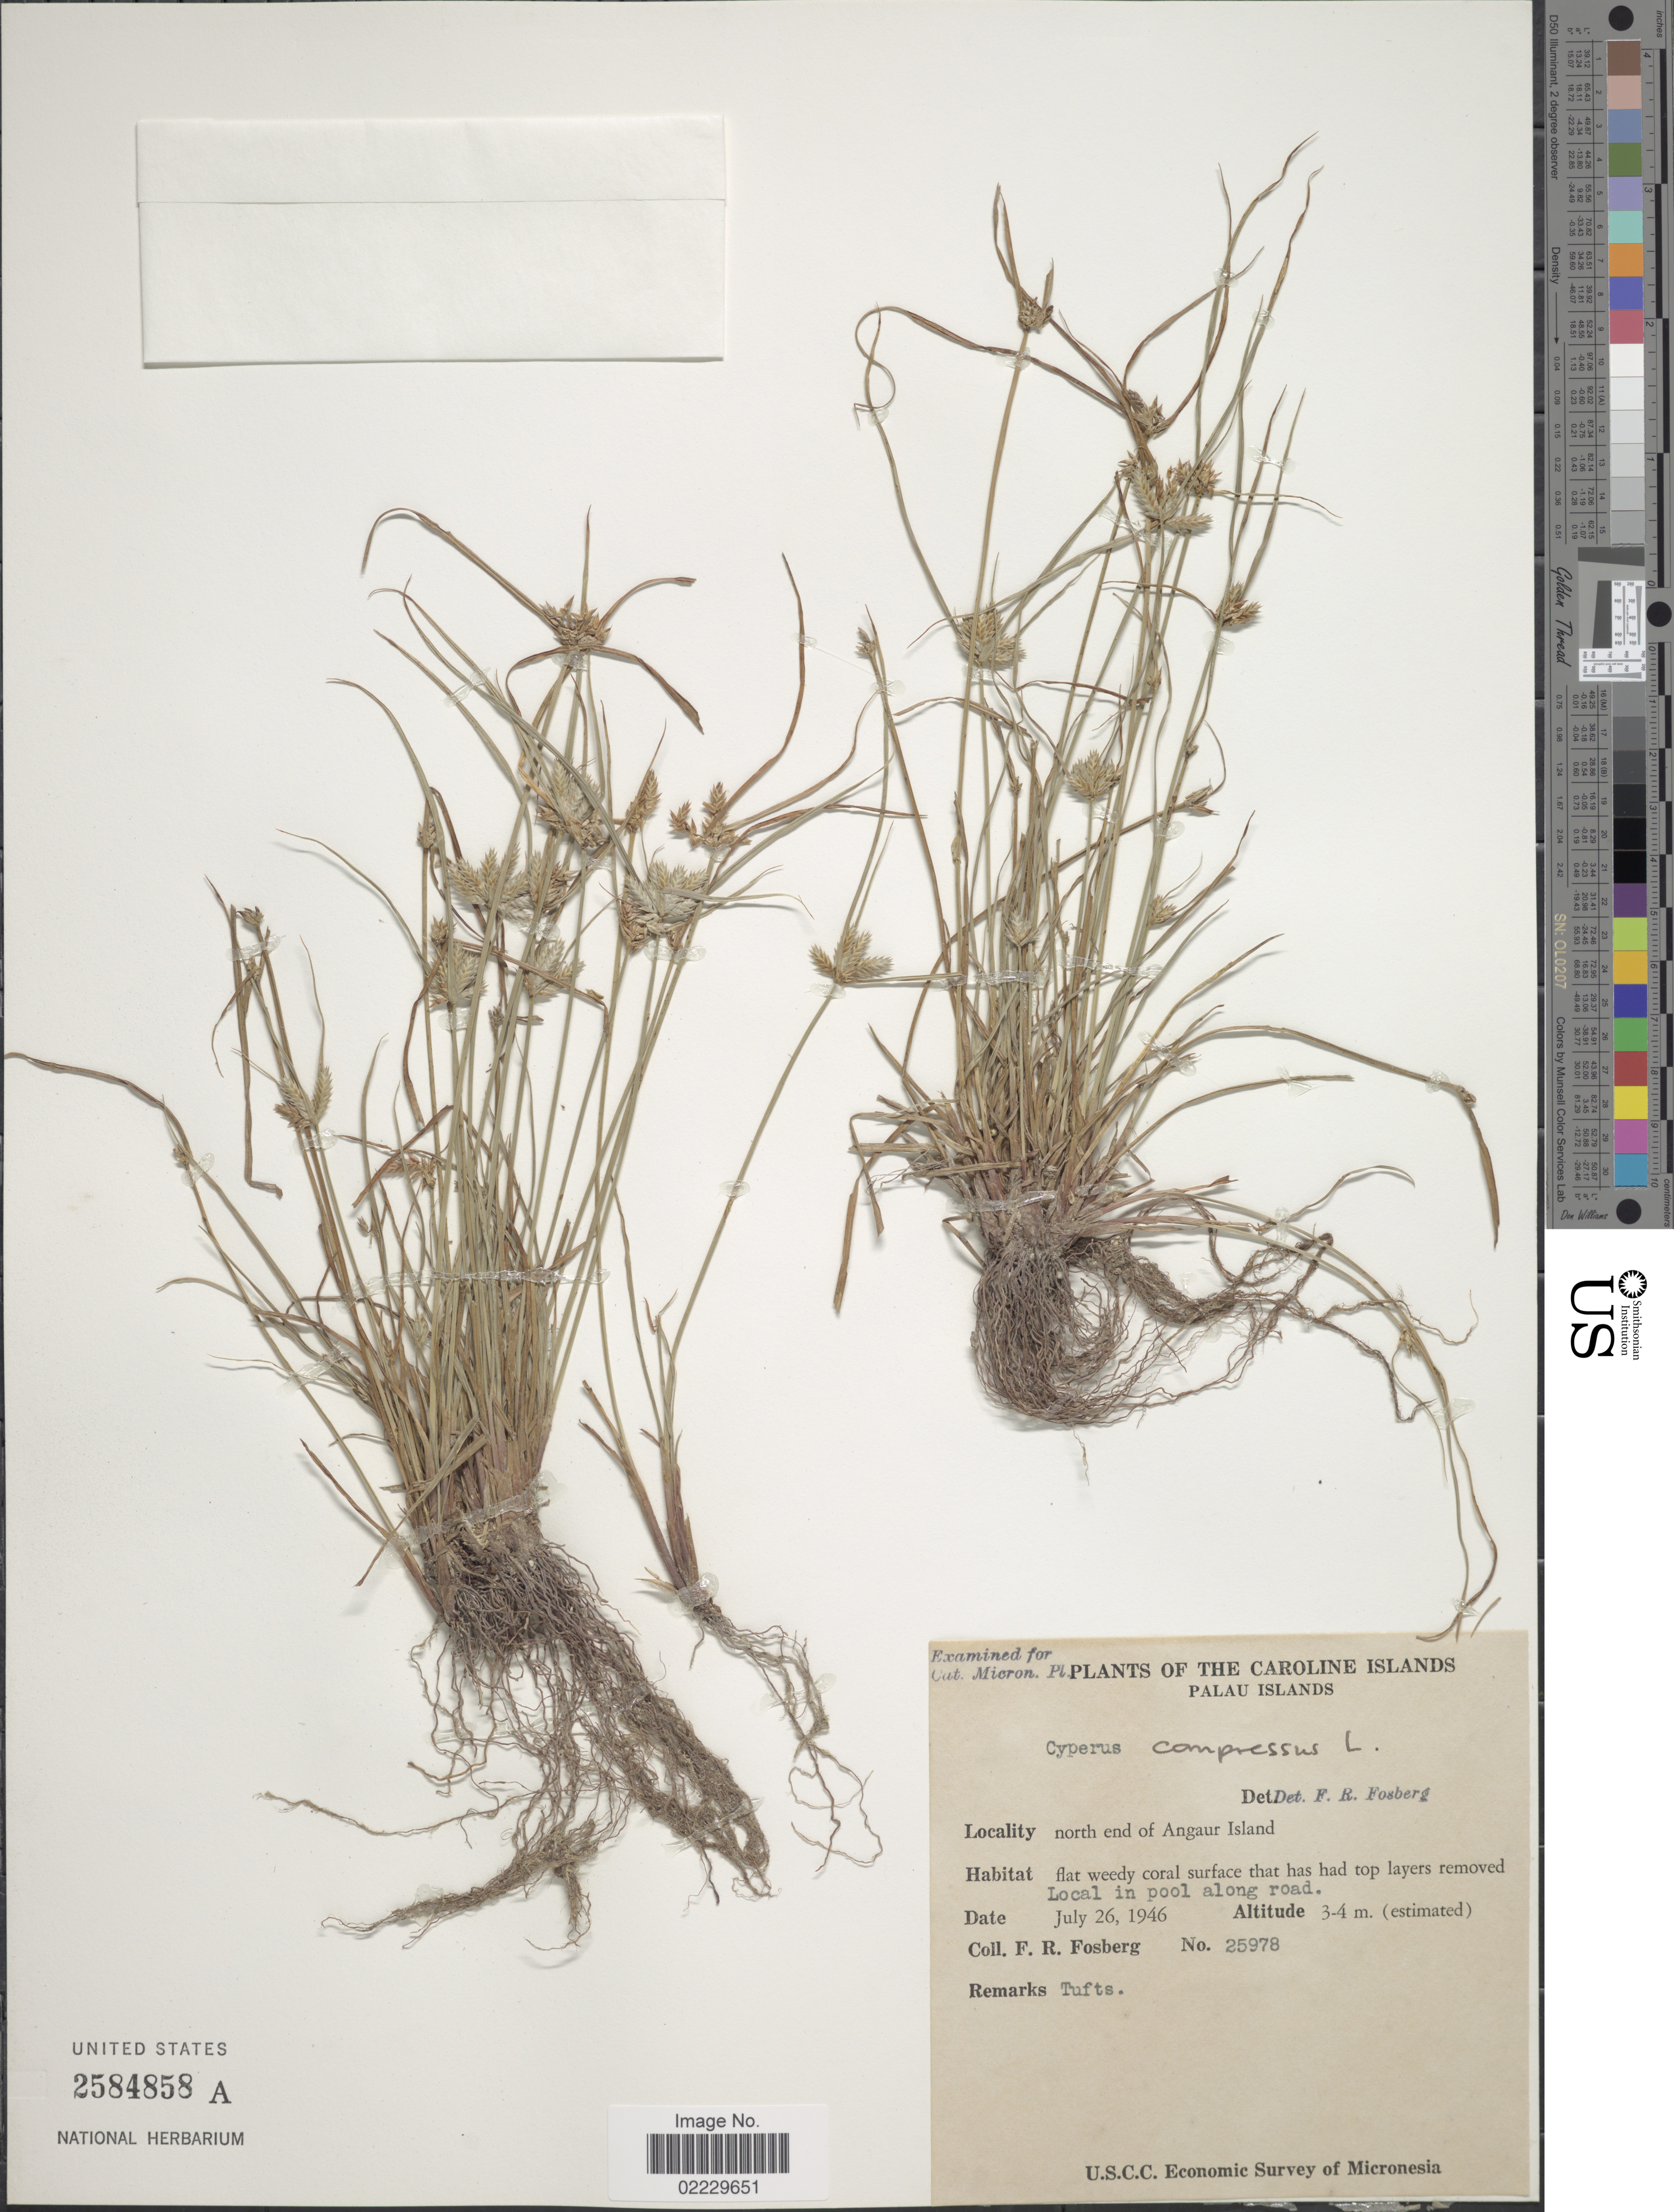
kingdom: Plantae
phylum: Tracheophyta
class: Liliopsida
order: Poales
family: Cyperaceae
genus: Cyperus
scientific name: Cyperus compressus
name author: L.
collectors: F. R. Fosberg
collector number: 25978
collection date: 1946-07-26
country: Palau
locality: The Caroline Islands, north end of Angaur Island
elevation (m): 3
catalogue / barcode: US 2584858A